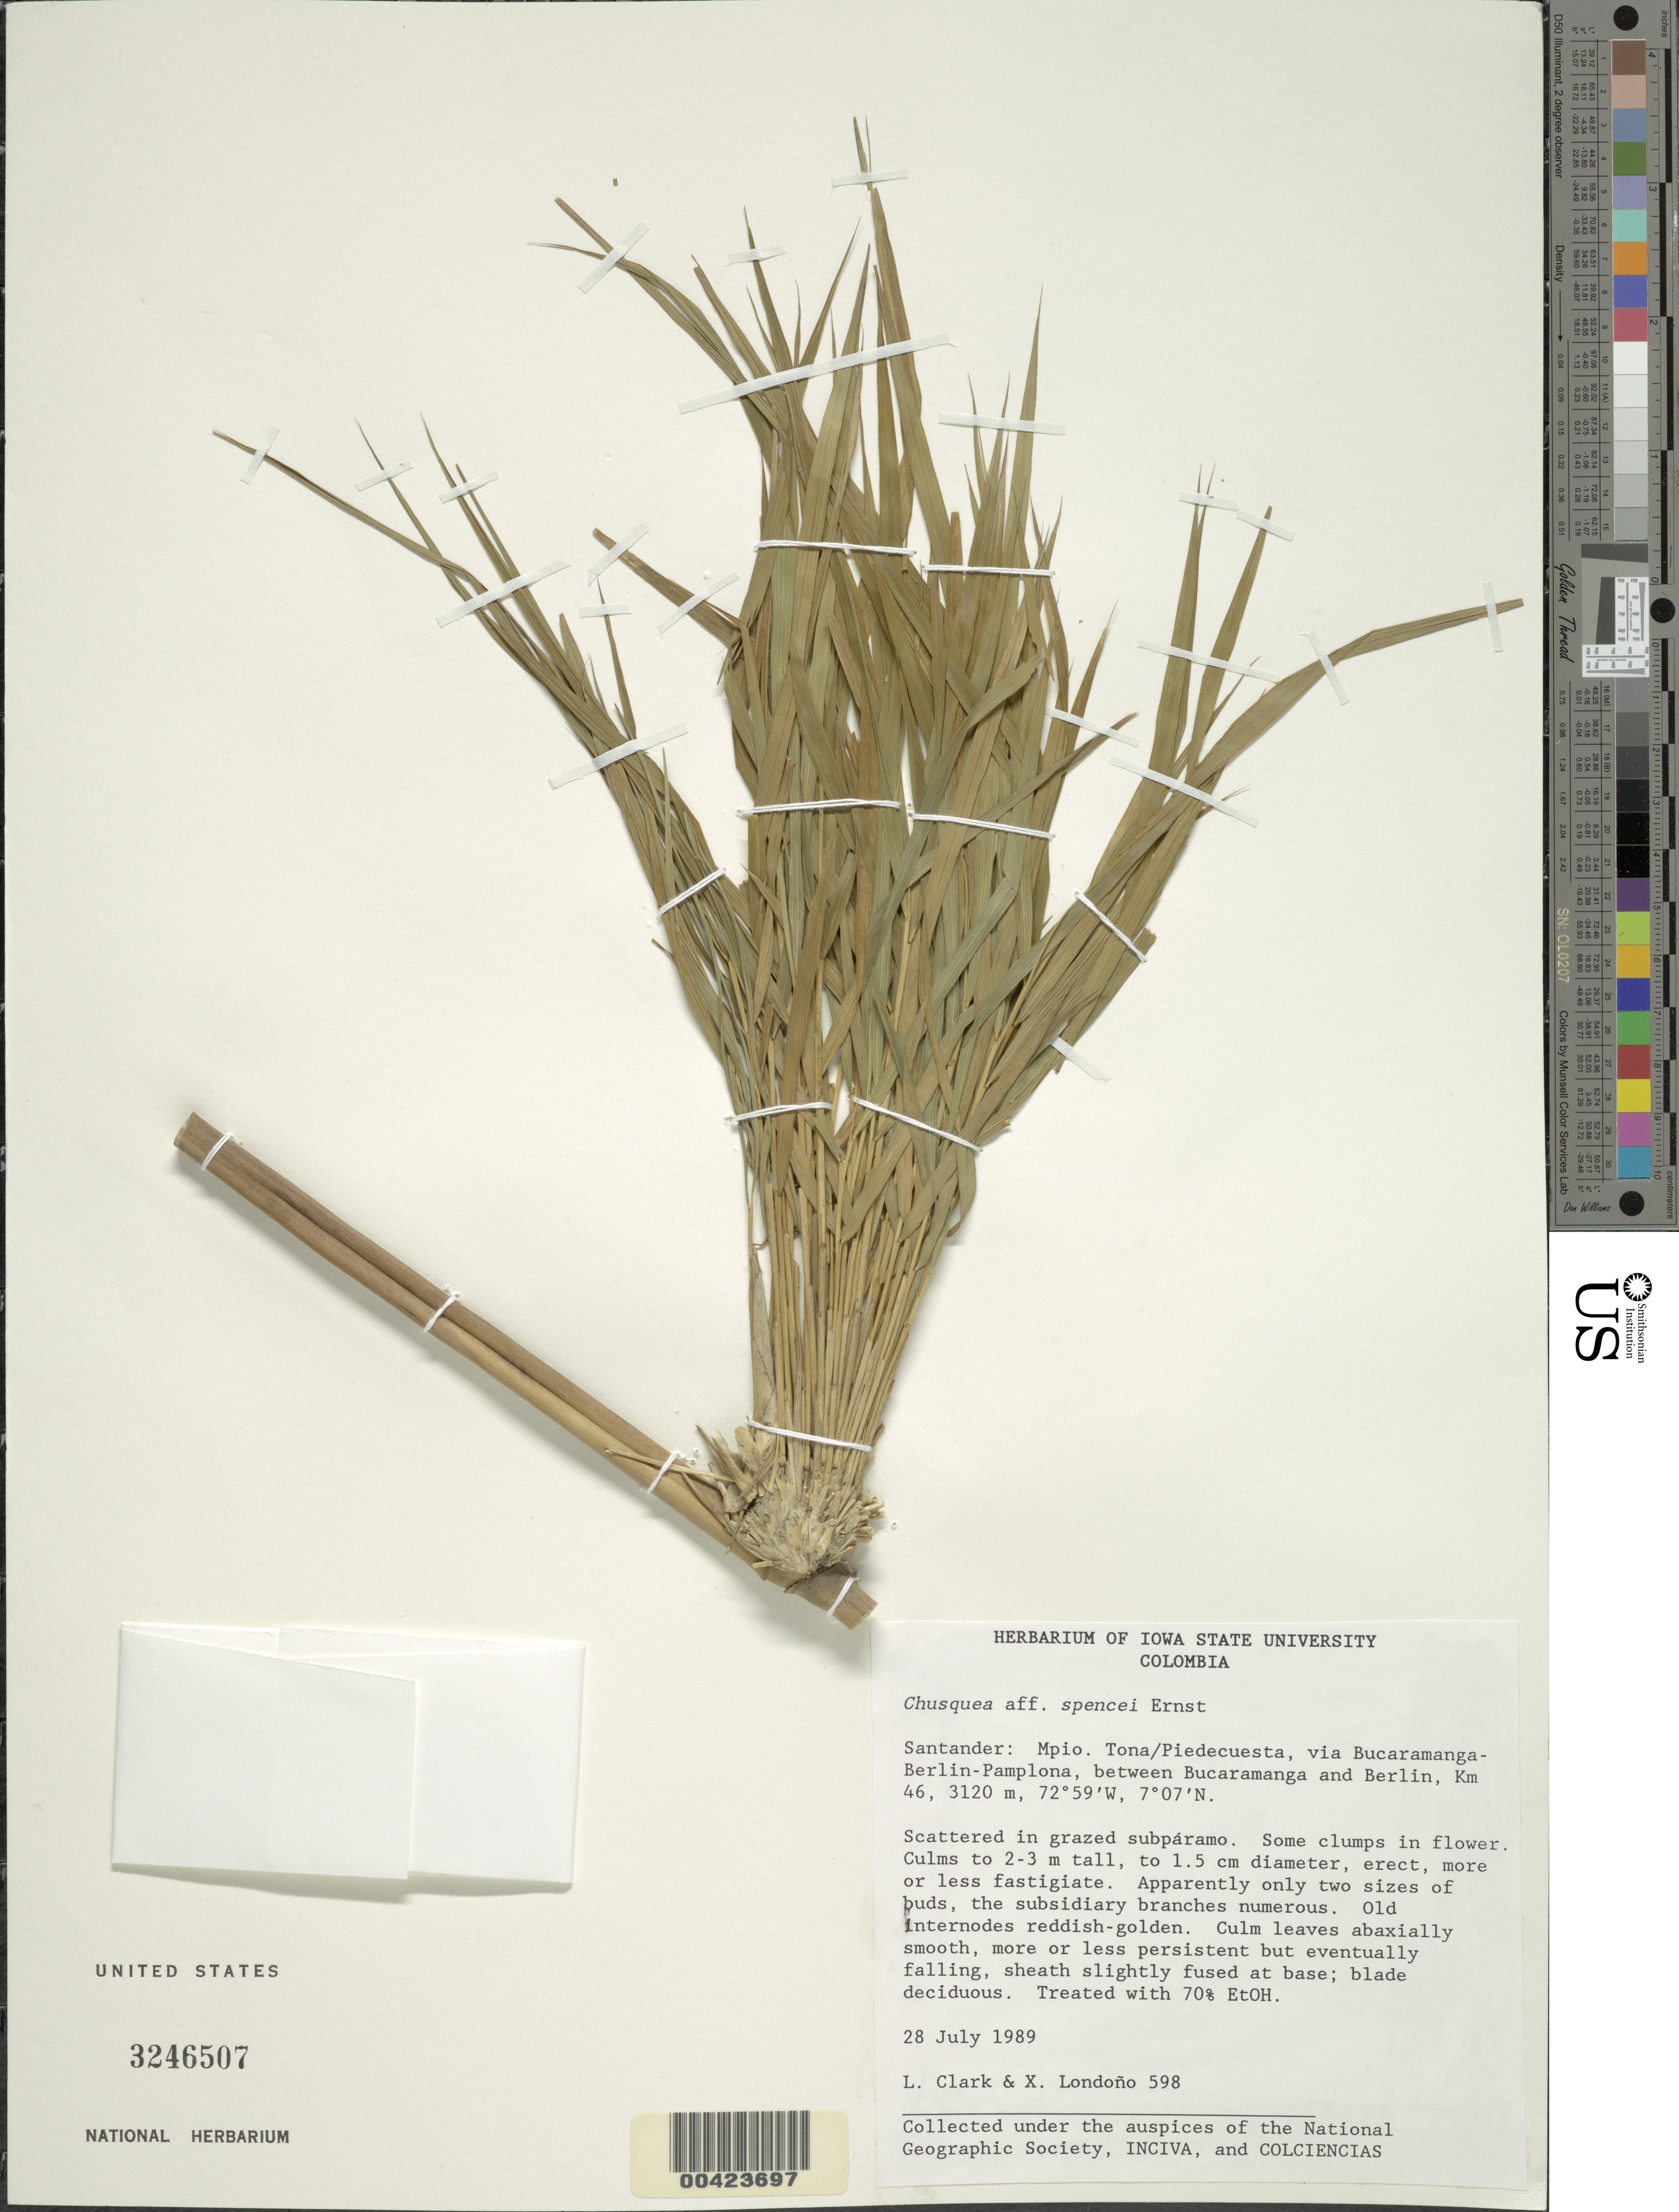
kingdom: Plantae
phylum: Tracheophyta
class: Liliopsida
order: Poales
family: Poaceae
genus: Chusquea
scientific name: Chusquea spencei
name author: Ernst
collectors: L. G. Clark & X. Londoño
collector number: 598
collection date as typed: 28 Jul 1989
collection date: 1989-07-28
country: Colombia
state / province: Santander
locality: Via Bucaramanga - Berlin - Pamplona; between Bucaramanga and Berlin; km 46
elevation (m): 3120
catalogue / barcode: US 3246507